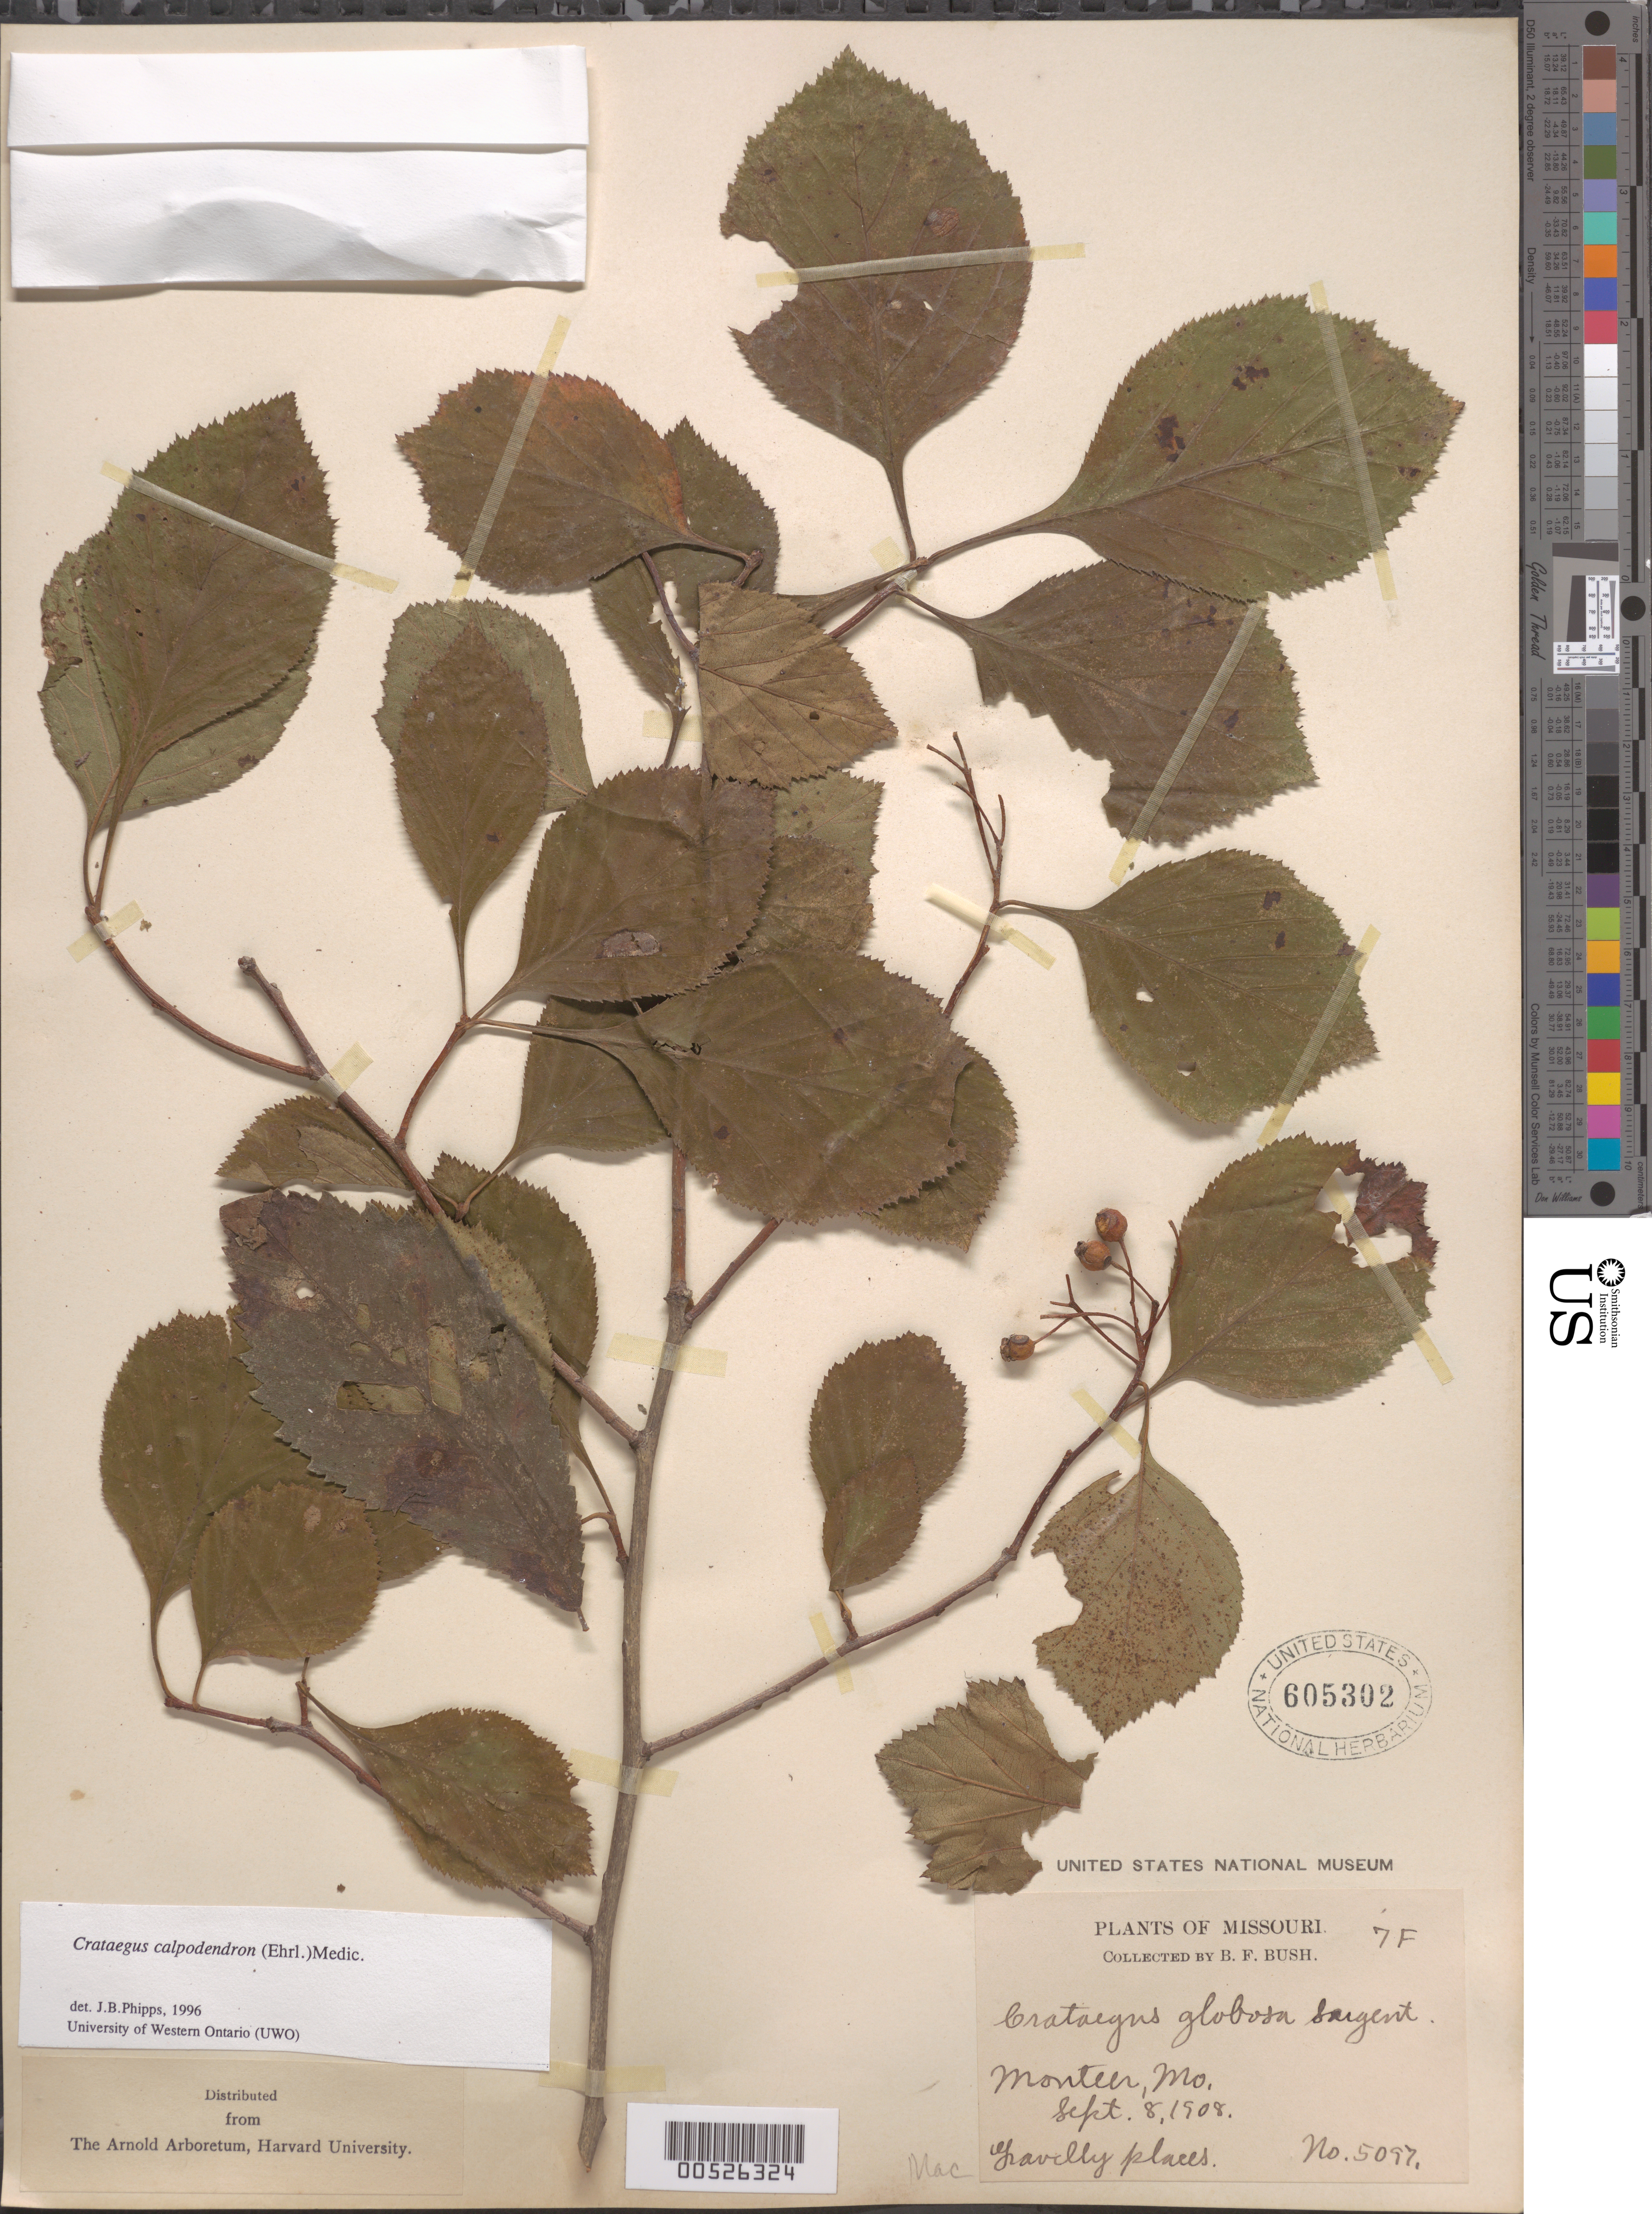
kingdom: Plantae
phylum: Tracheophyta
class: Magnoliopsida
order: Rosales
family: Rosaceae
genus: Crataegus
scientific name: Crataegus calpodendron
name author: (Ehrh.) Medik.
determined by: Phipps, James B., (UWO), University of Western Ontario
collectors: B. F. Bush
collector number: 5097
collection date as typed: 08 Sep 1908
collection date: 1908-09-08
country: United States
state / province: Missouri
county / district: Shannon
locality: Monteer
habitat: Gravelly places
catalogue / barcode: US 605302